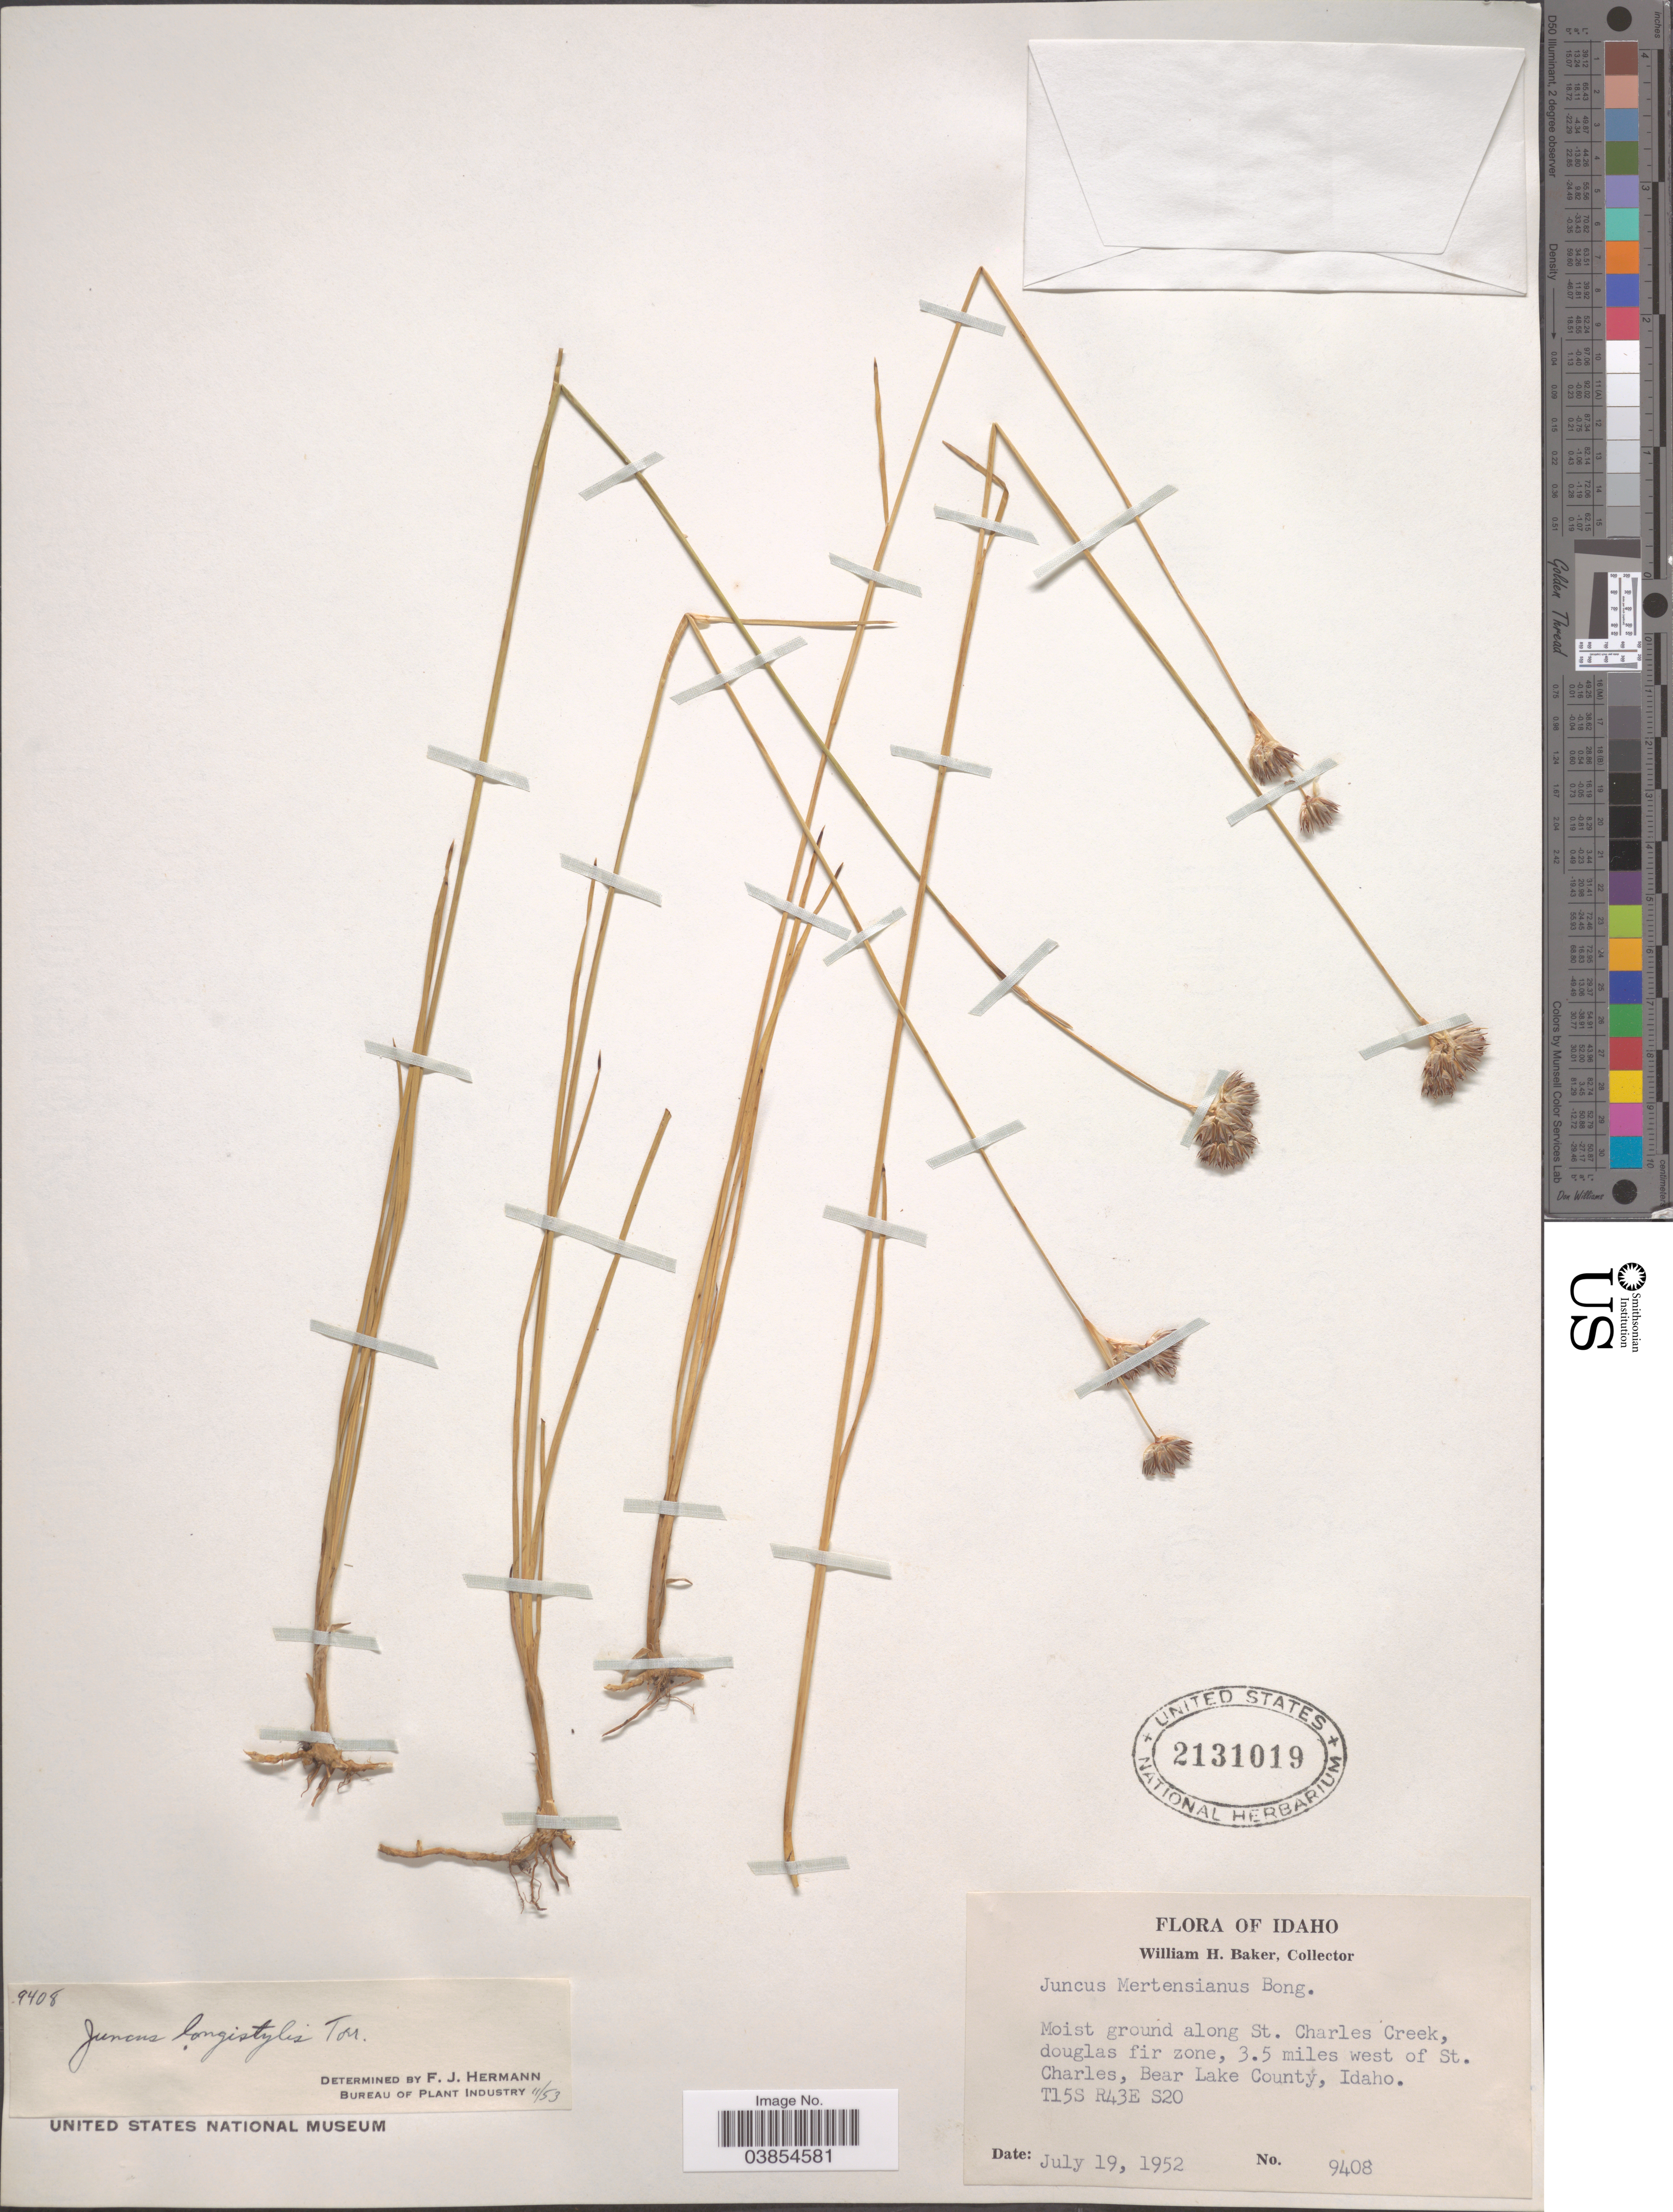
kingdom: Plantae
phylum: Tracheophyta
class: Liliopsida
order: Poales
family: Juncaceae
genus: Juncus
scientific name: Juncus longistylis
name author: Torr.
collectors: W. H. Baker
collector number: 9408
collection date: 1952-07-19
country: United States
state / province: Idaho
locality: Along St. Charles Creek, douglas fir zone, 3.5 miles west of St. Charles, Bear Lake County, T15S R43E S20.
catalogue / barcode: US 2131019